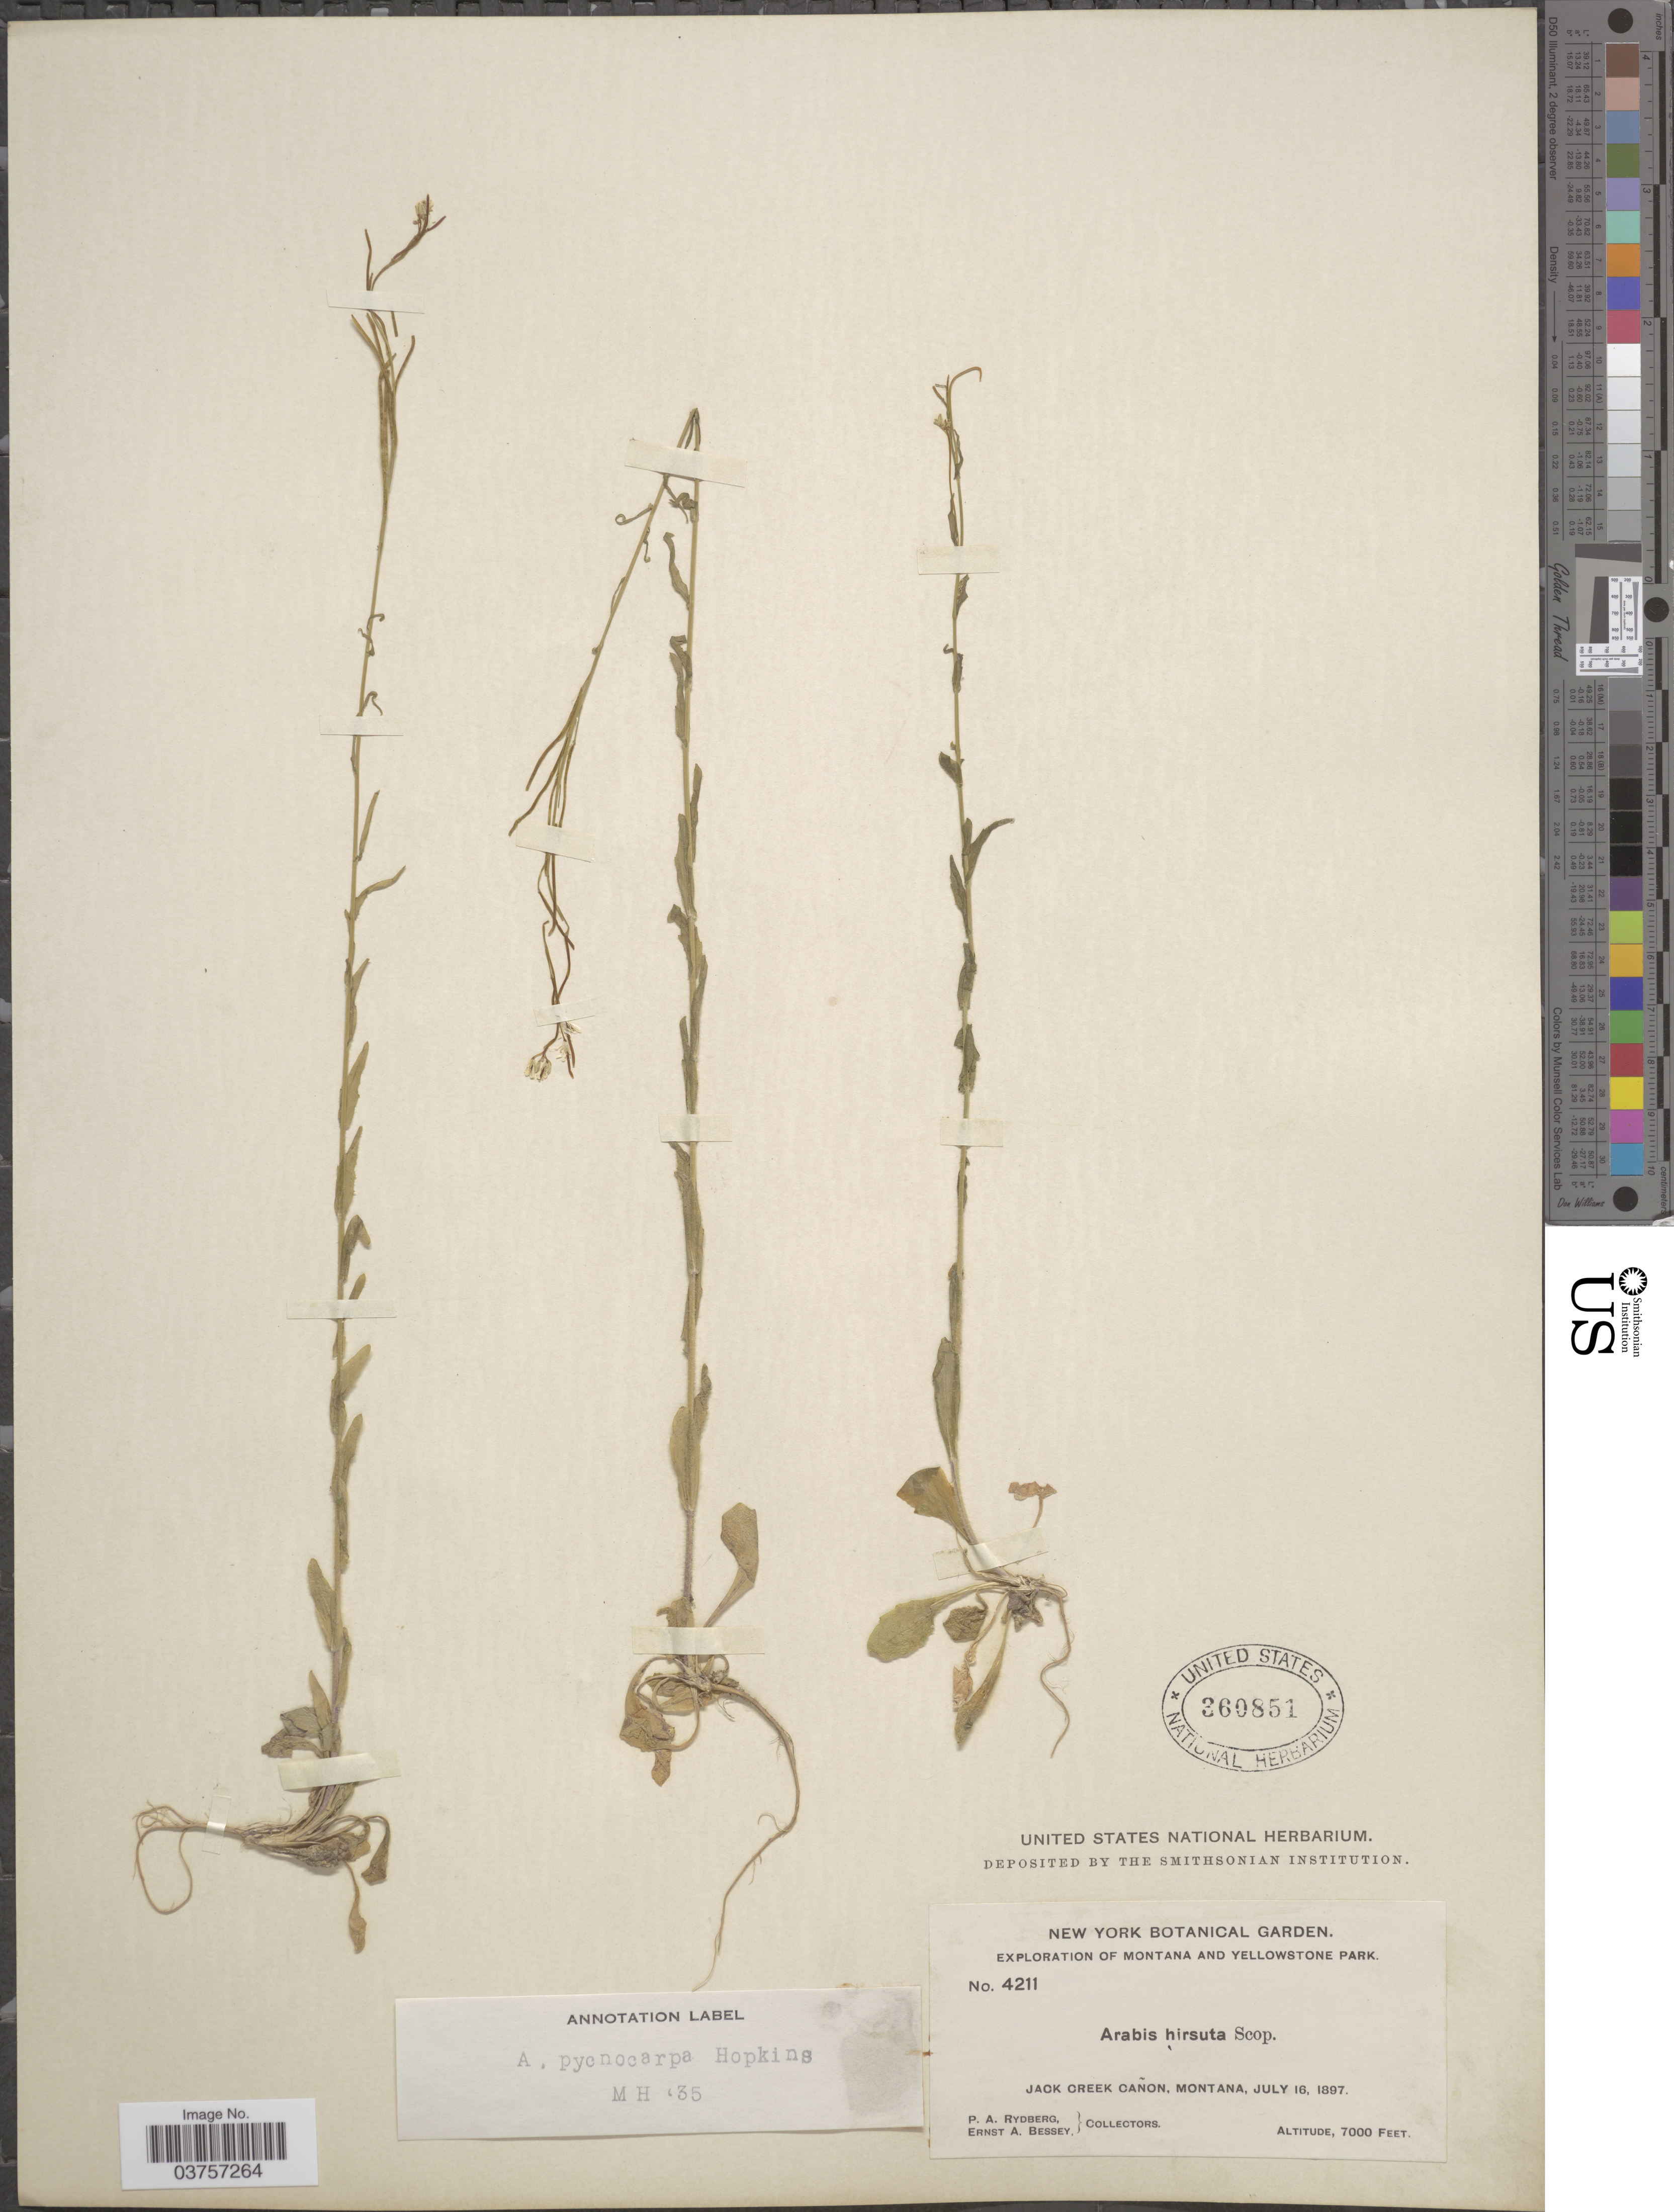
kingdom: Plantae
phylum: Tracheophyta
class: Magnoliopsida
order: Brassicales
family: Brassicaceae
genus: Arabis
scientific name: Arabis hirsuta var. pycnocarpa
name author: M. Hopkins & Rollins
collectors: P. A. Rydberg & E. A. Bessey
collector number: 4211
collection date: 1897-07-16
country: United States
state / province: Montana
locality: Yellowstone Park. Jack Creek Cañon.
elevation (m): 2134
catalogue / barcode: US 360851